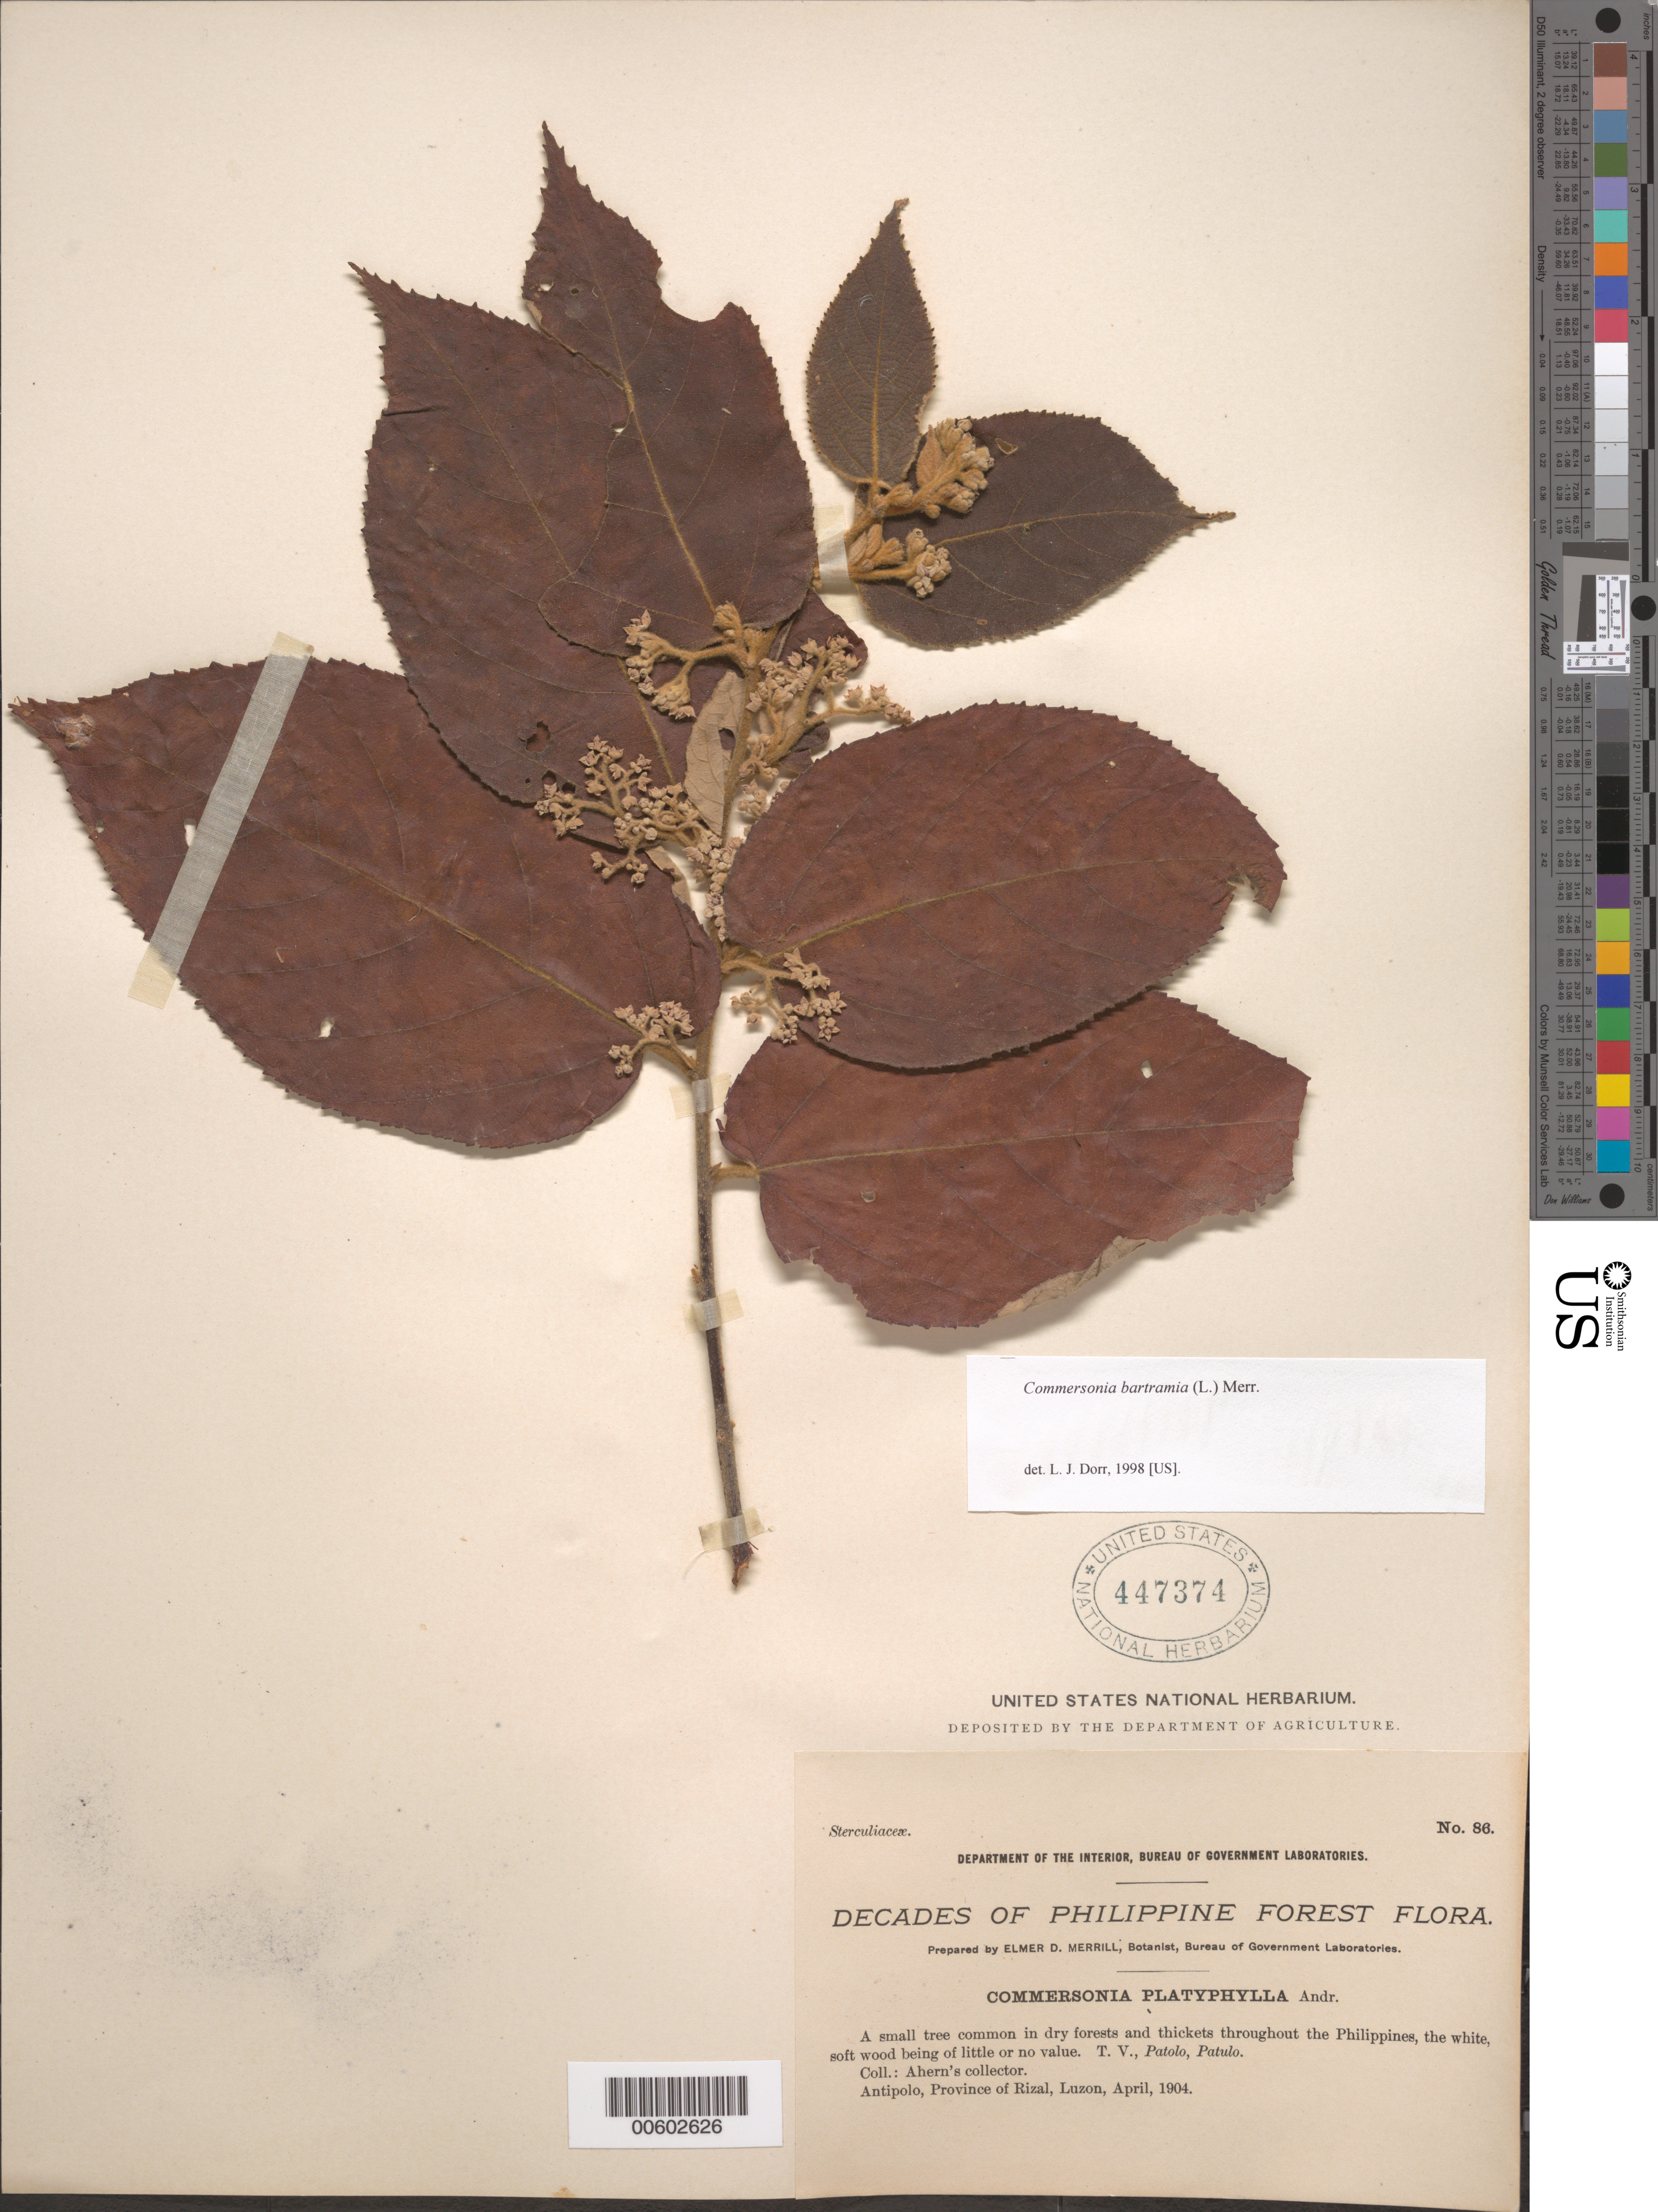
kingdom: Plantae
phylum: Tracheophyta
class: Magnoliopsida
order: Malvales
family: Malvaceae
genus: Commersonia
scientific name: Commersonia bartramia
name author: (L.) Merr.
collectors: Ahern's collector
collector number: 86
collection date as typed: Apr 1904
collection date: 1904-04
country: Philippines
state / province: Calabarzon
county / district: Rizal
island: Luzon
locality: Antipolo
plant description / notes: Common name: Potolo; Common name: Patulo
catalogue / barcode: US 447374